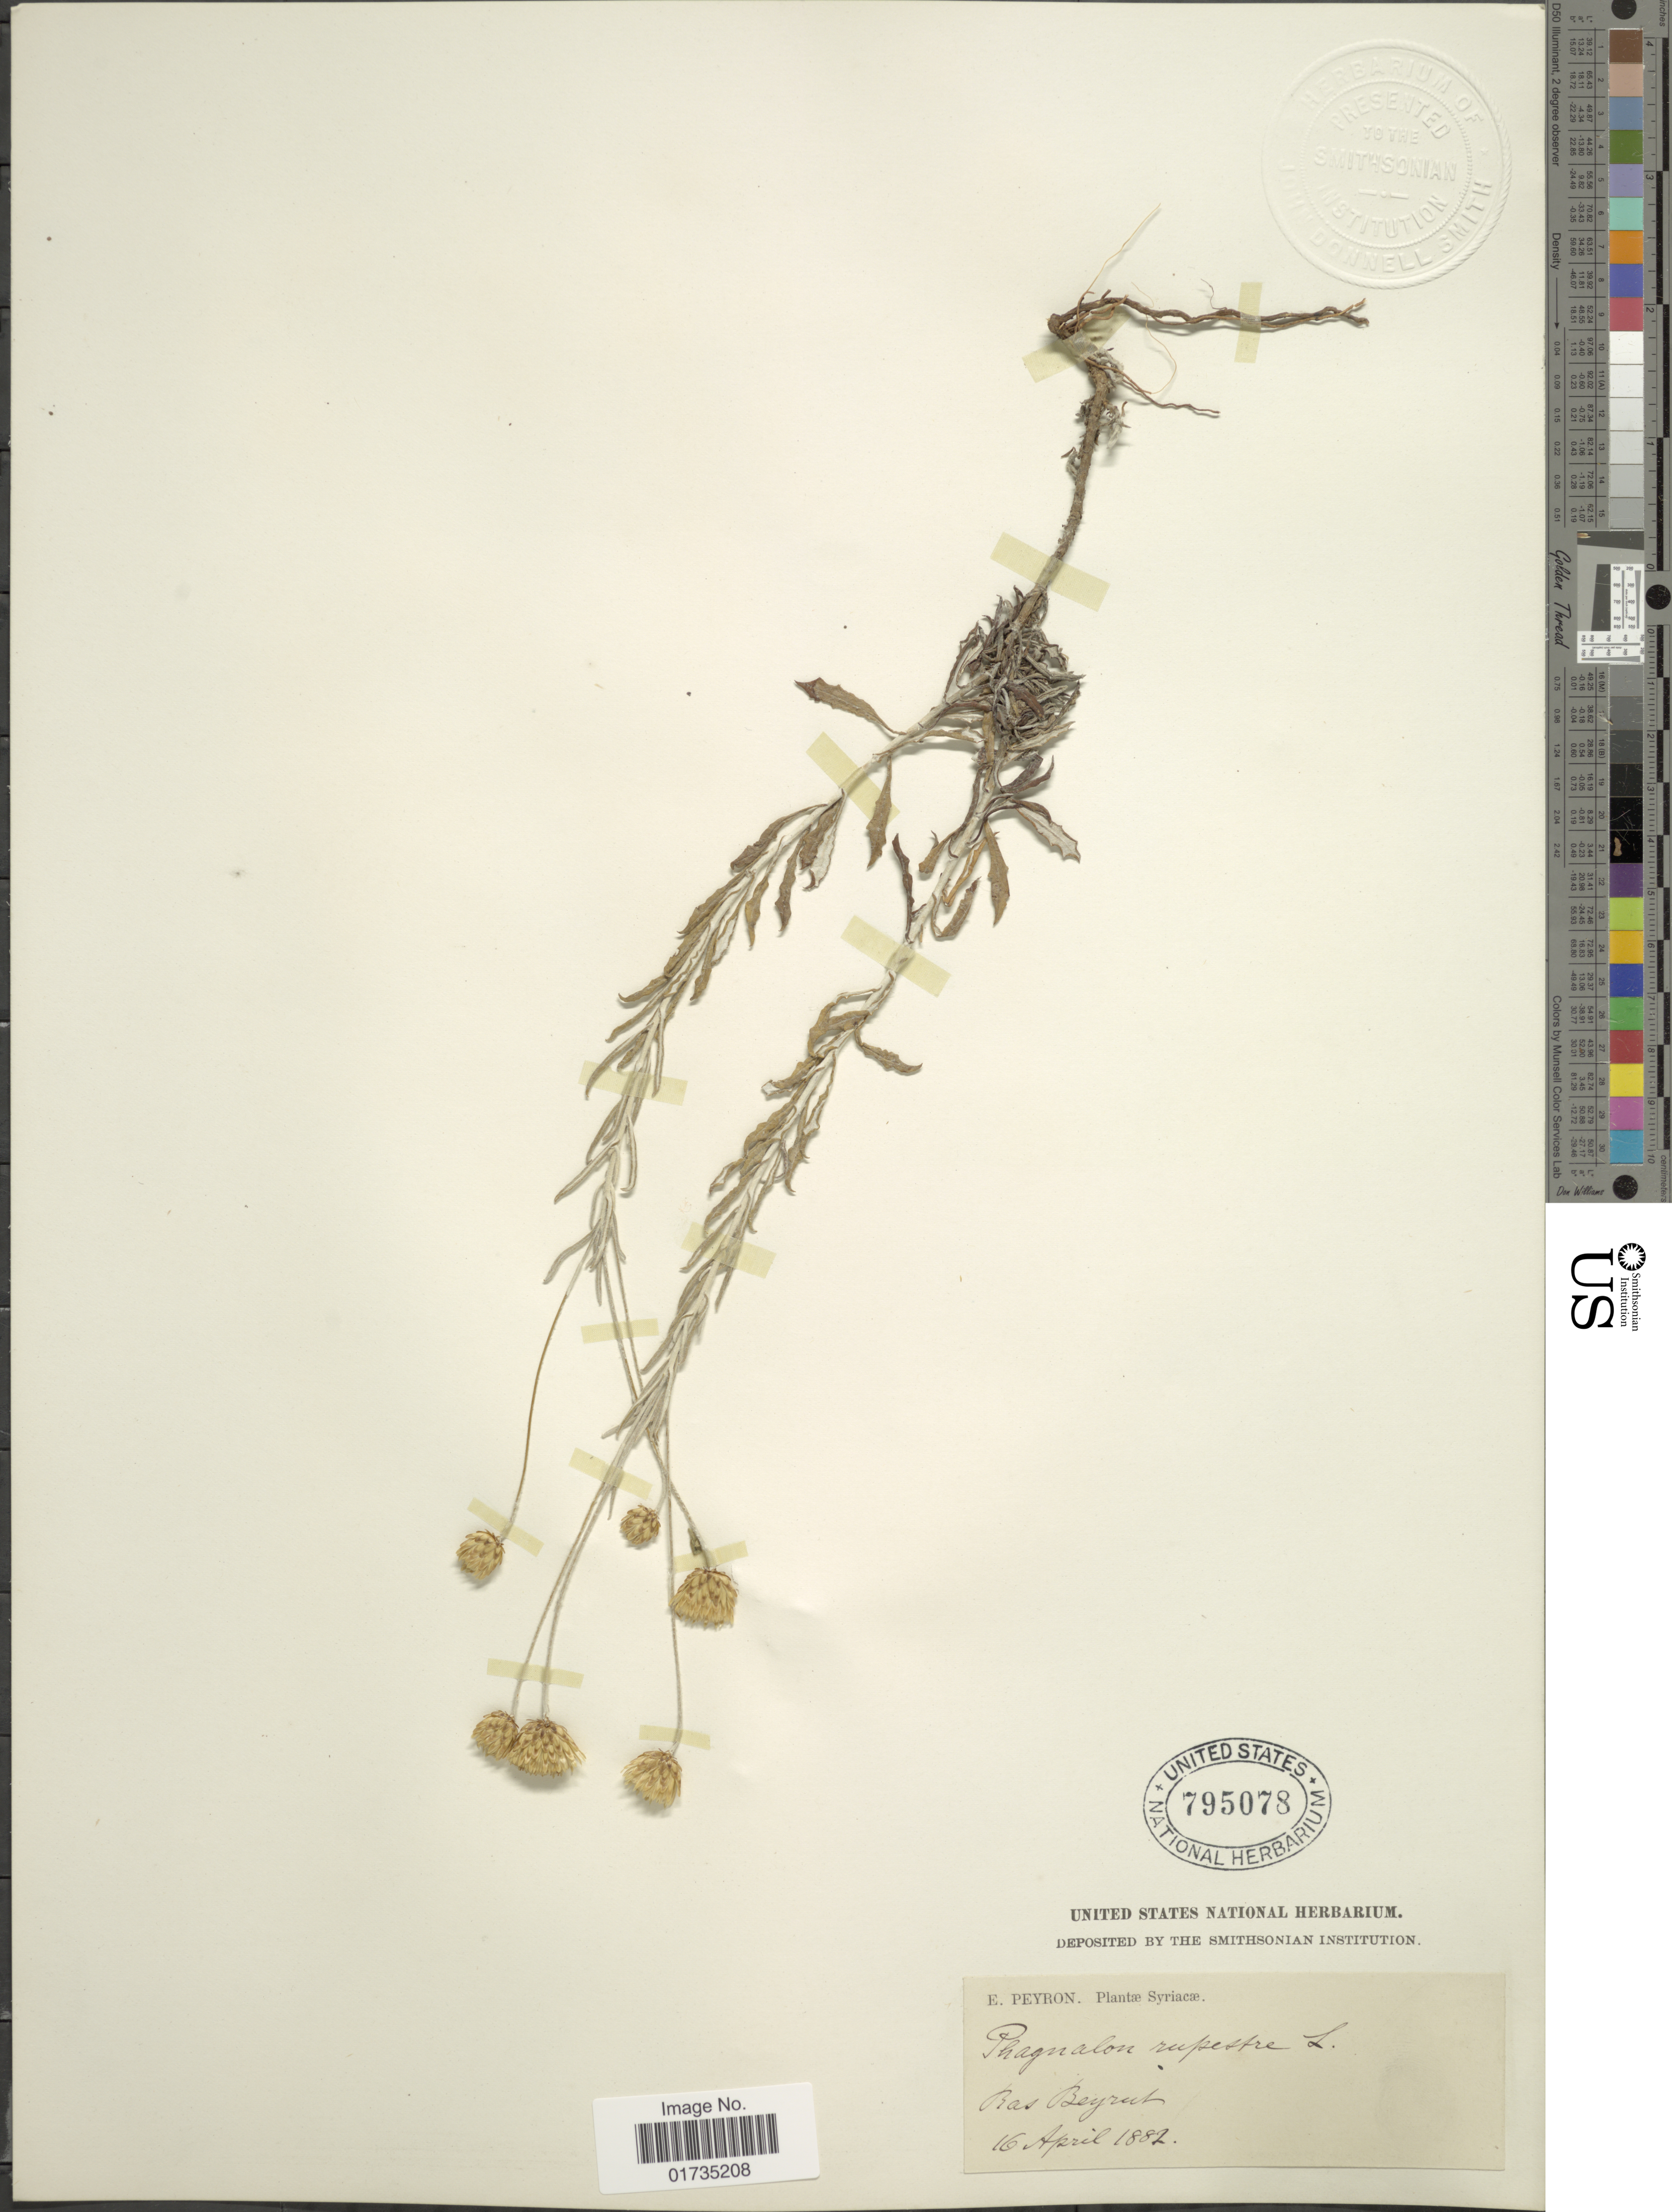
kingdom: Plantae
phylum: Tracheophyta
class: Magnoliopsida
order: Asterales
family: Asteraceae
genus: Phagnalon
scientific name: Phagnalon rupestre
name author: (L.) DC.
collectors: E. Peyron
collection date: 1882-04-16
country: Syria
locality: Bas Beyrut [interpreted]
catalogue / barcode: US 795078